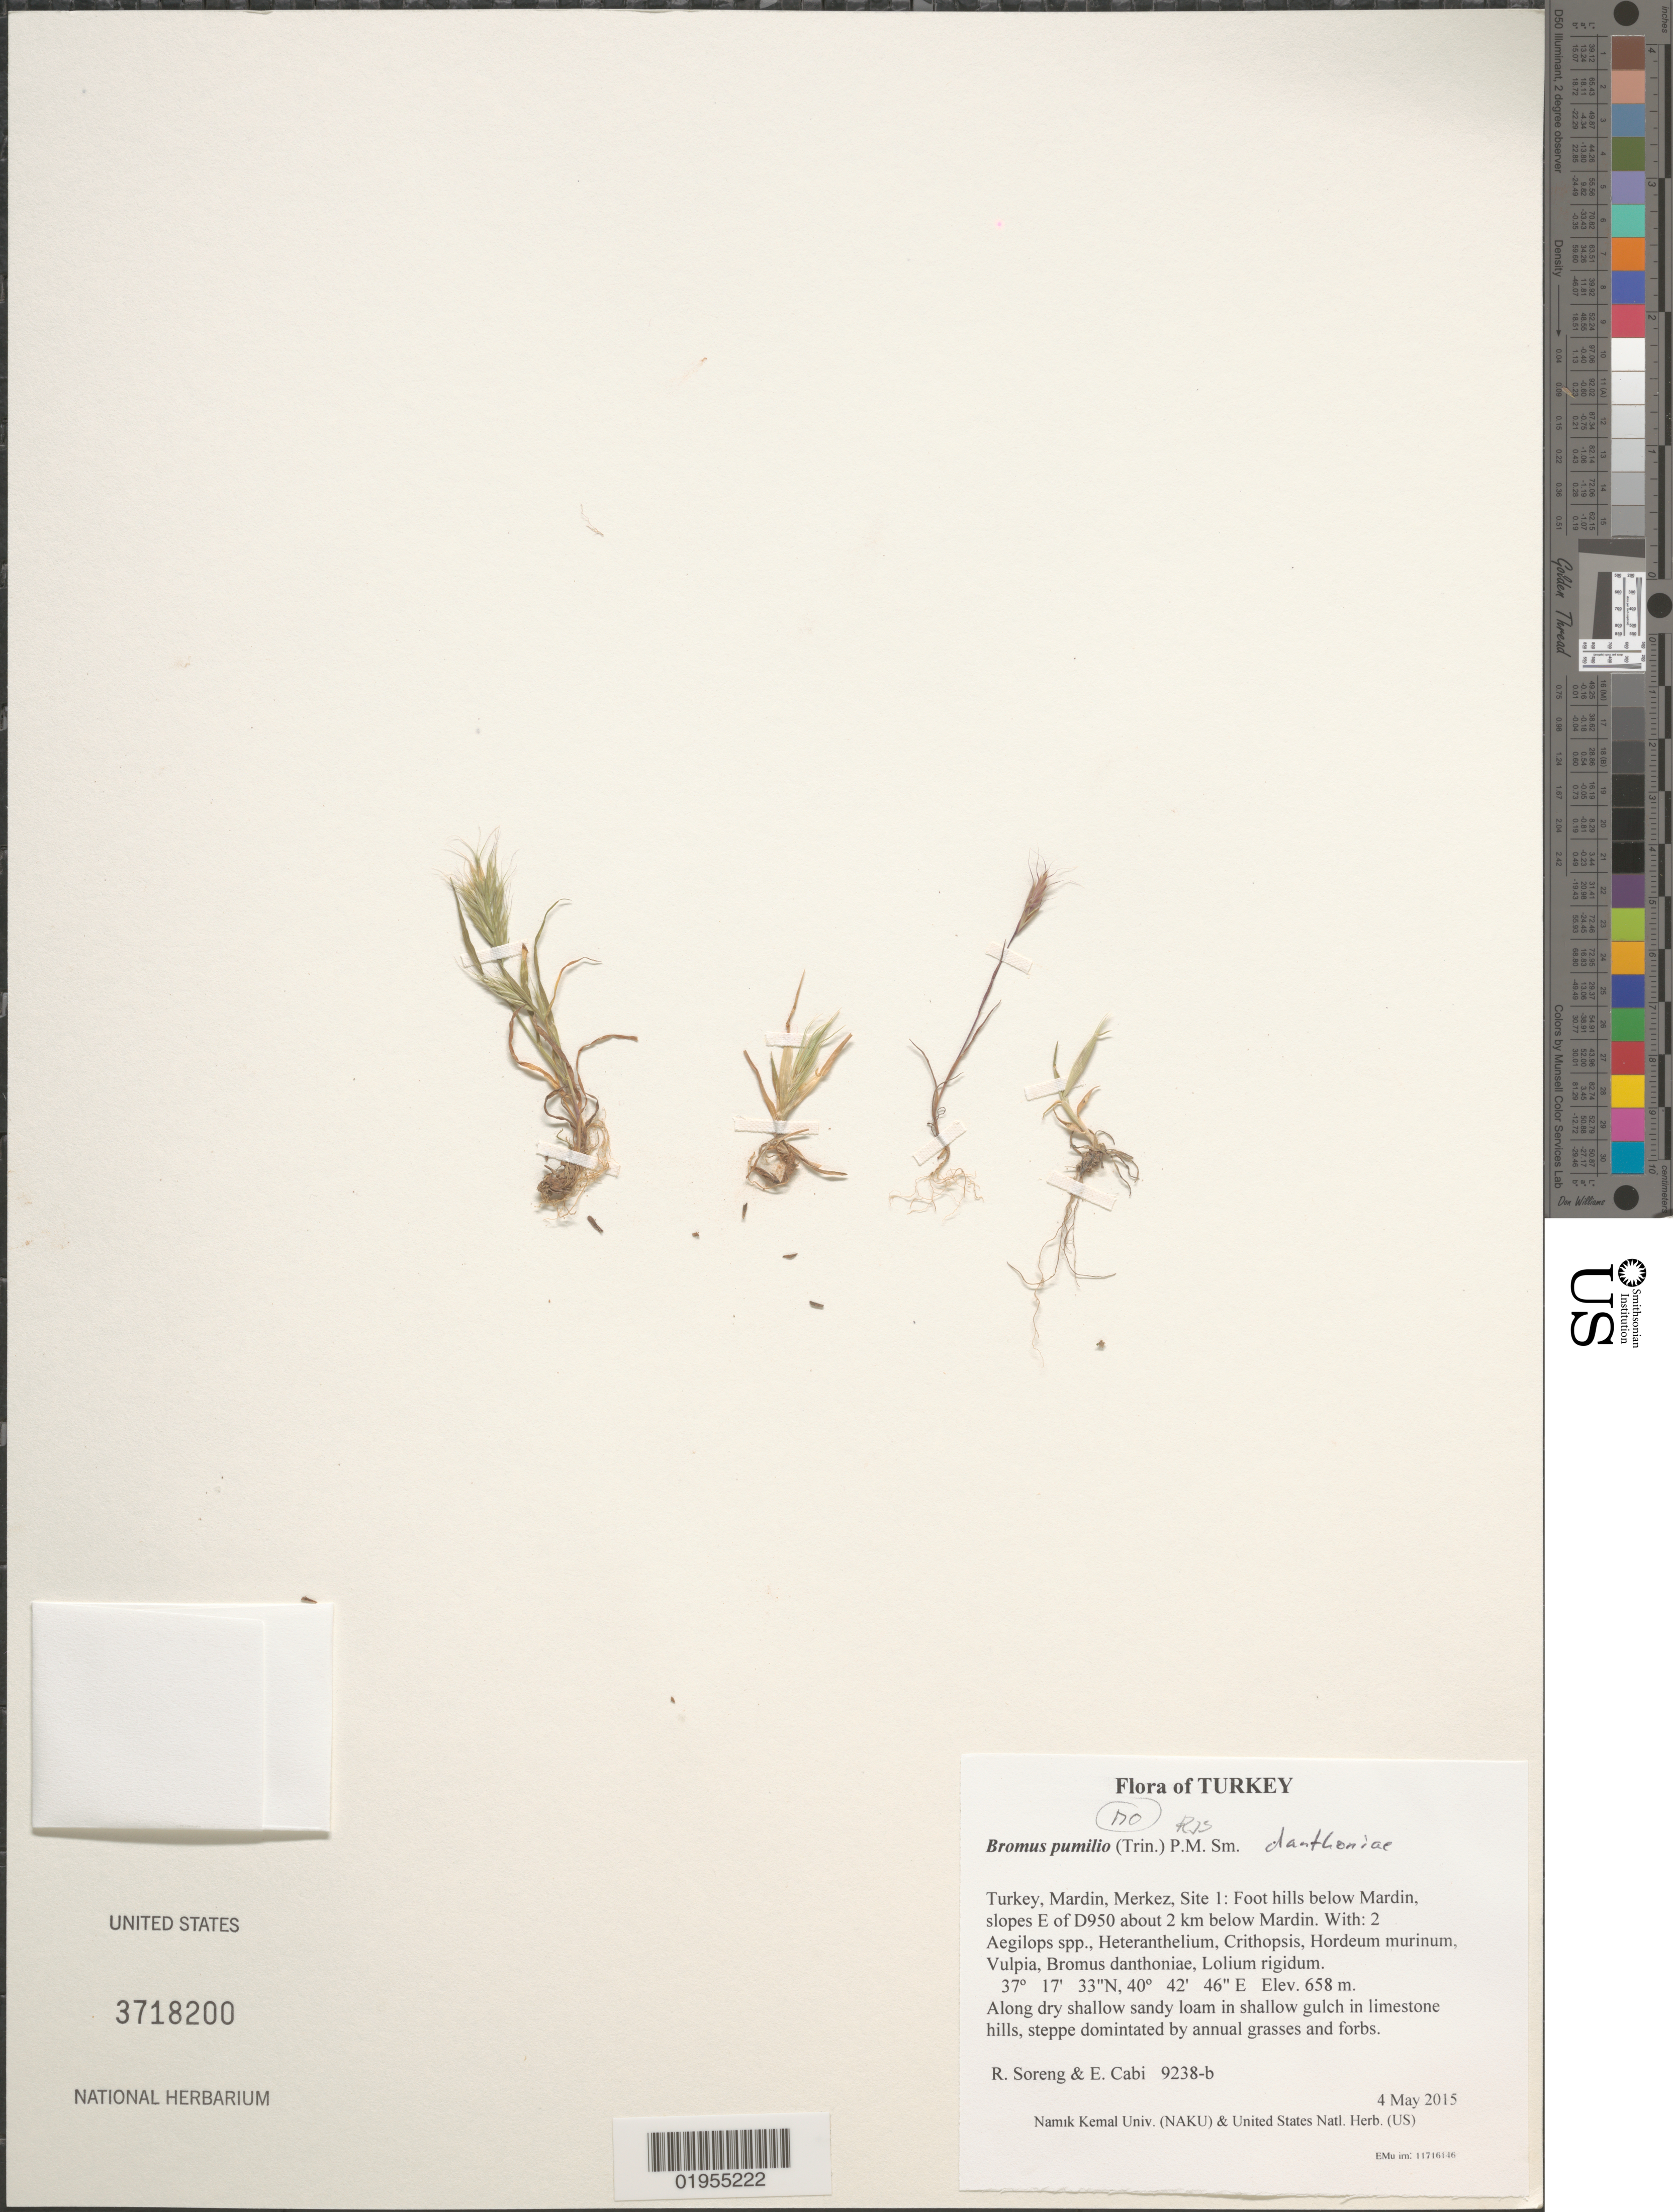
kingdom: Plantae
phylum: Tracheophyta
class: Liliopsida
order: Poales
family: Poaceae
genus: Bromus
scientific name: Bromus pumilio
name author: (Trin.) P.M. Sm.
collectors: R. J. Soreng & E. Cabi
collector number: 9238-b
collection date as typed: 2015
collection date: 2015-05-04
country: Turkey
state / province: Mardin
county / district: Merkez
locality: Site 1: Foot hills below Mardin, slopes E of D950 about 2 km below Mardin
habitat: Along dry shallow sandy loam in shallow gulch in limestone hills, steppe domintated by annual grasses and forbs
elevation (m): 658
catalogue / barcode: US 3718200